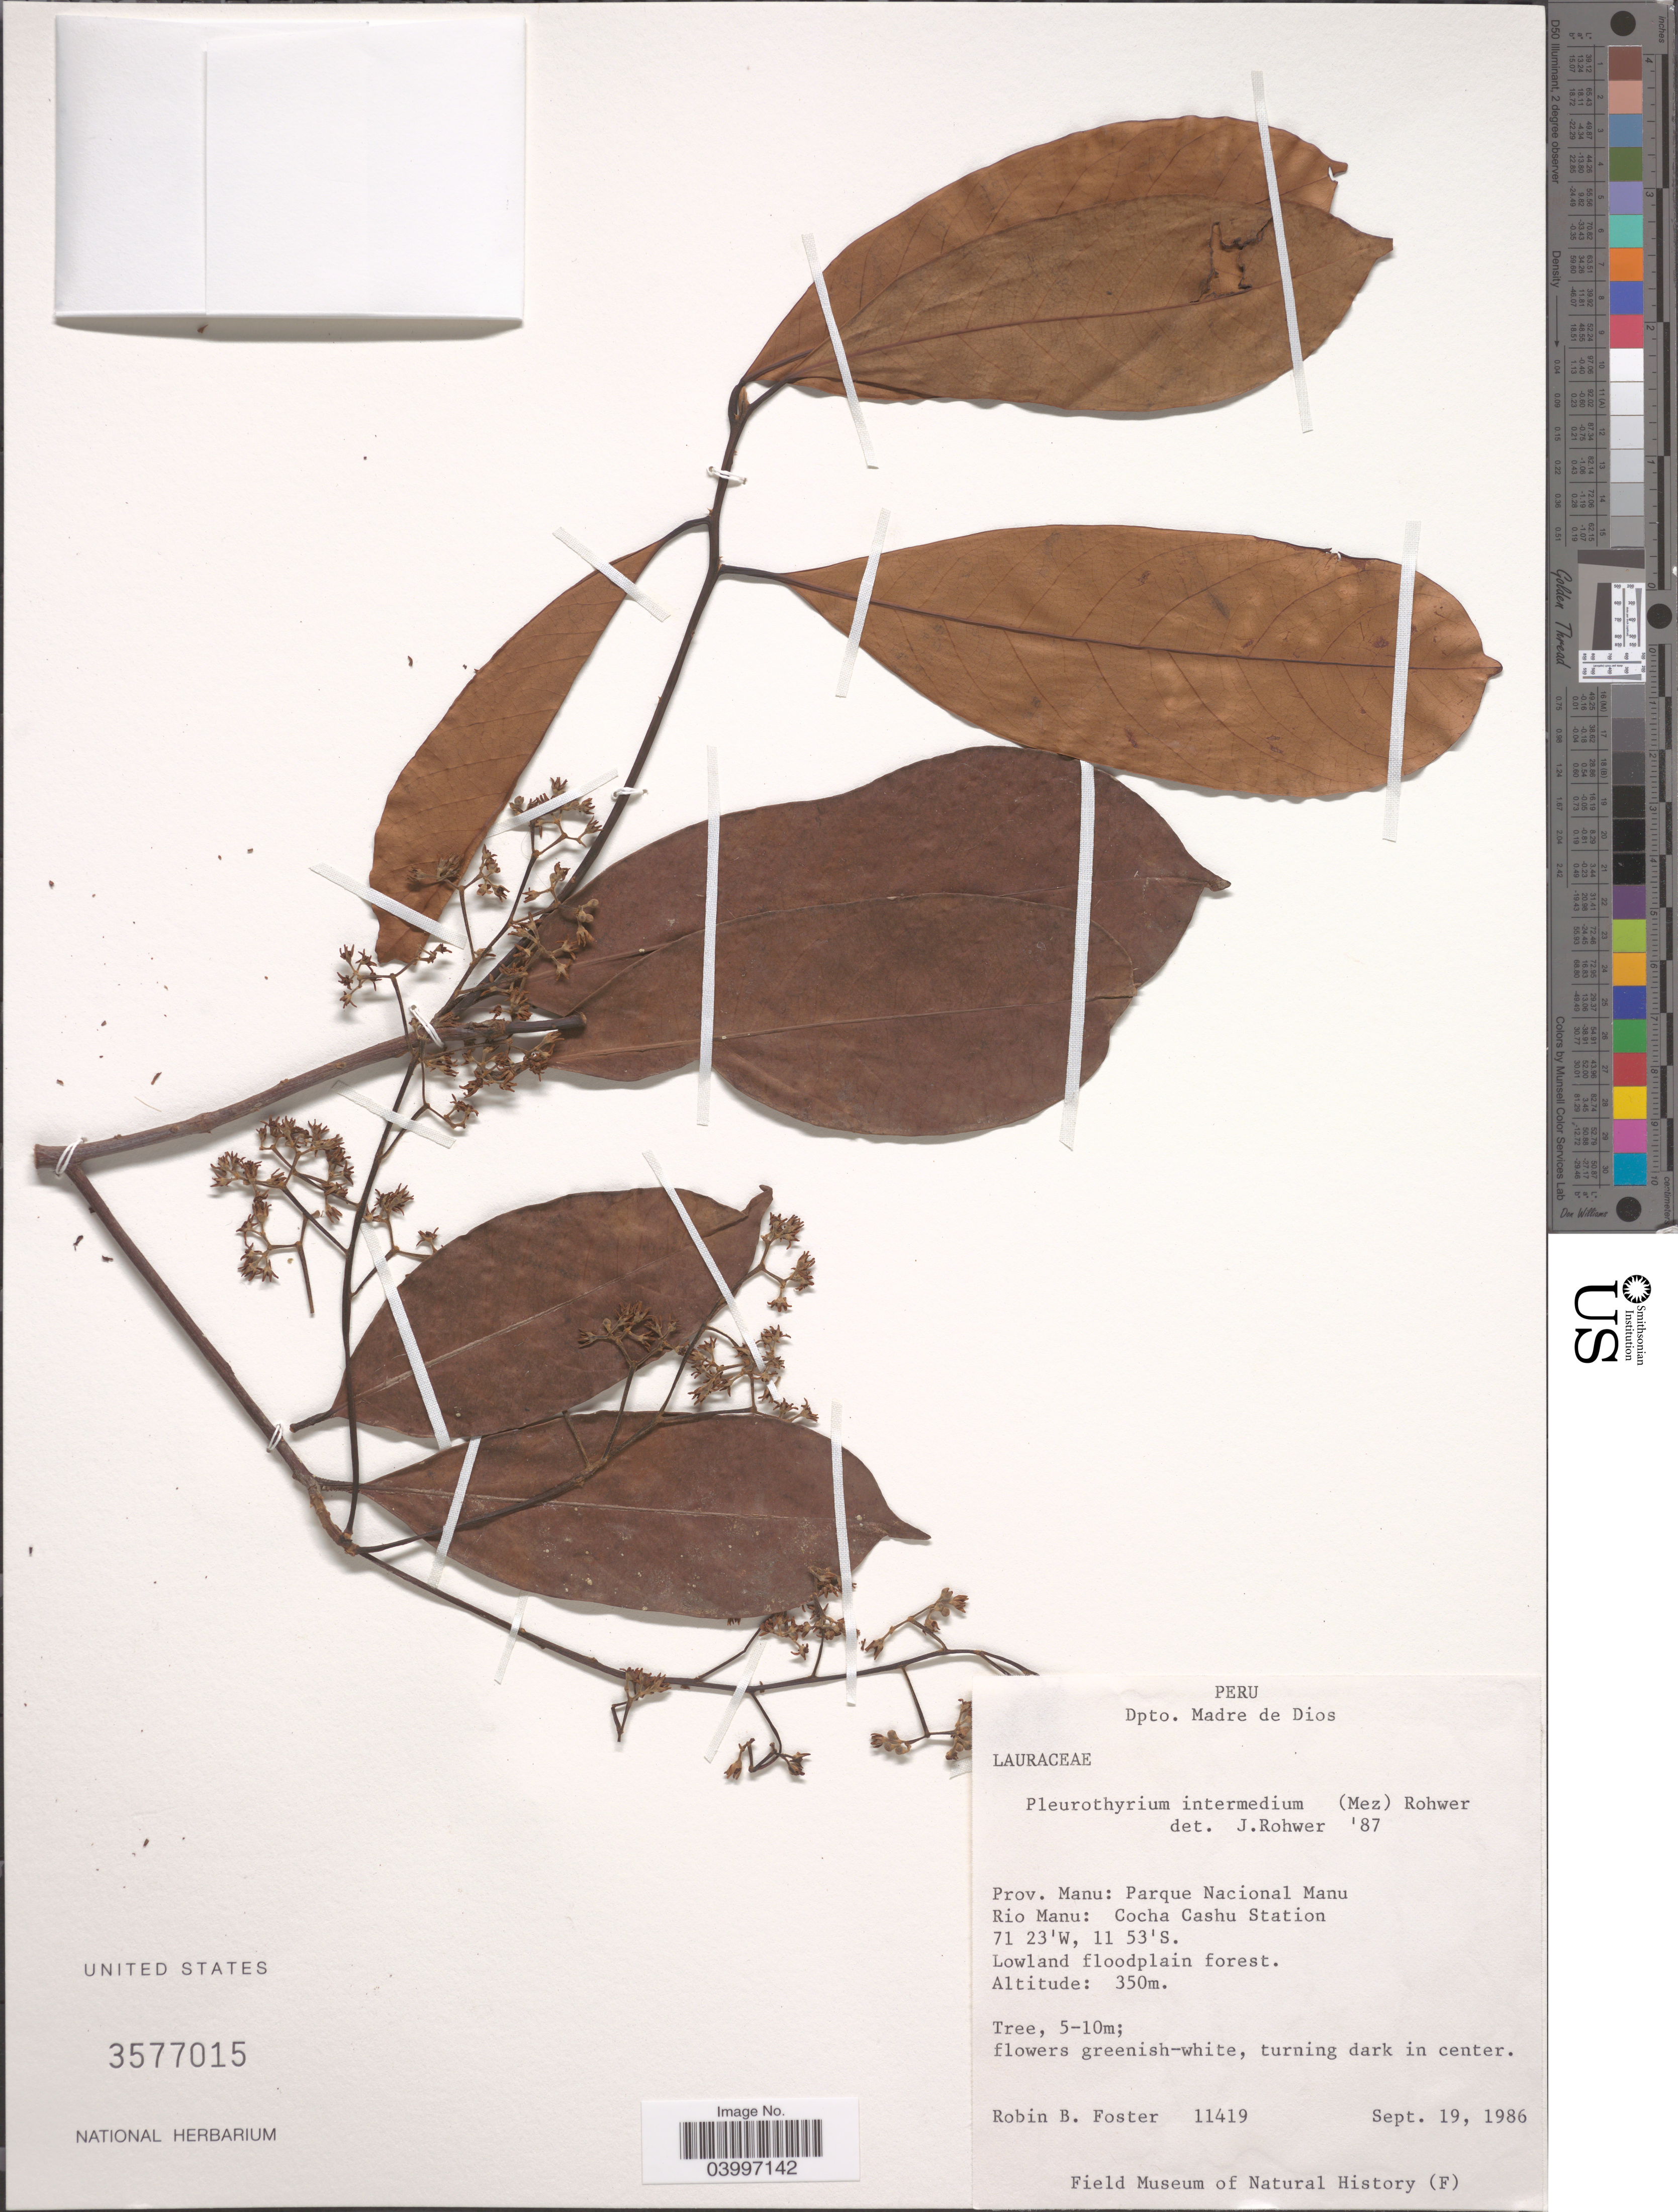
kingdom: Plantae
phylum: Tracheophyta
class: Magnoliopsida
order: Laurales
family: Lauraceae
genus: Pleurothyrium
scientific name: Pleurothyrium intermedium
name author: (Mez) Rohwer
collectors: R. B. Foster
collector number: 11419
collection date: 1986-09-19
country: Peru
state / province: Madre de Dios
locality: Dpto. Madre de Dios. Prov. Manu: Parque Nacional Manu. Rio Manu: Cocha Cashu Station.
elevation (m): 350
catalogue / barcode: US 3577015